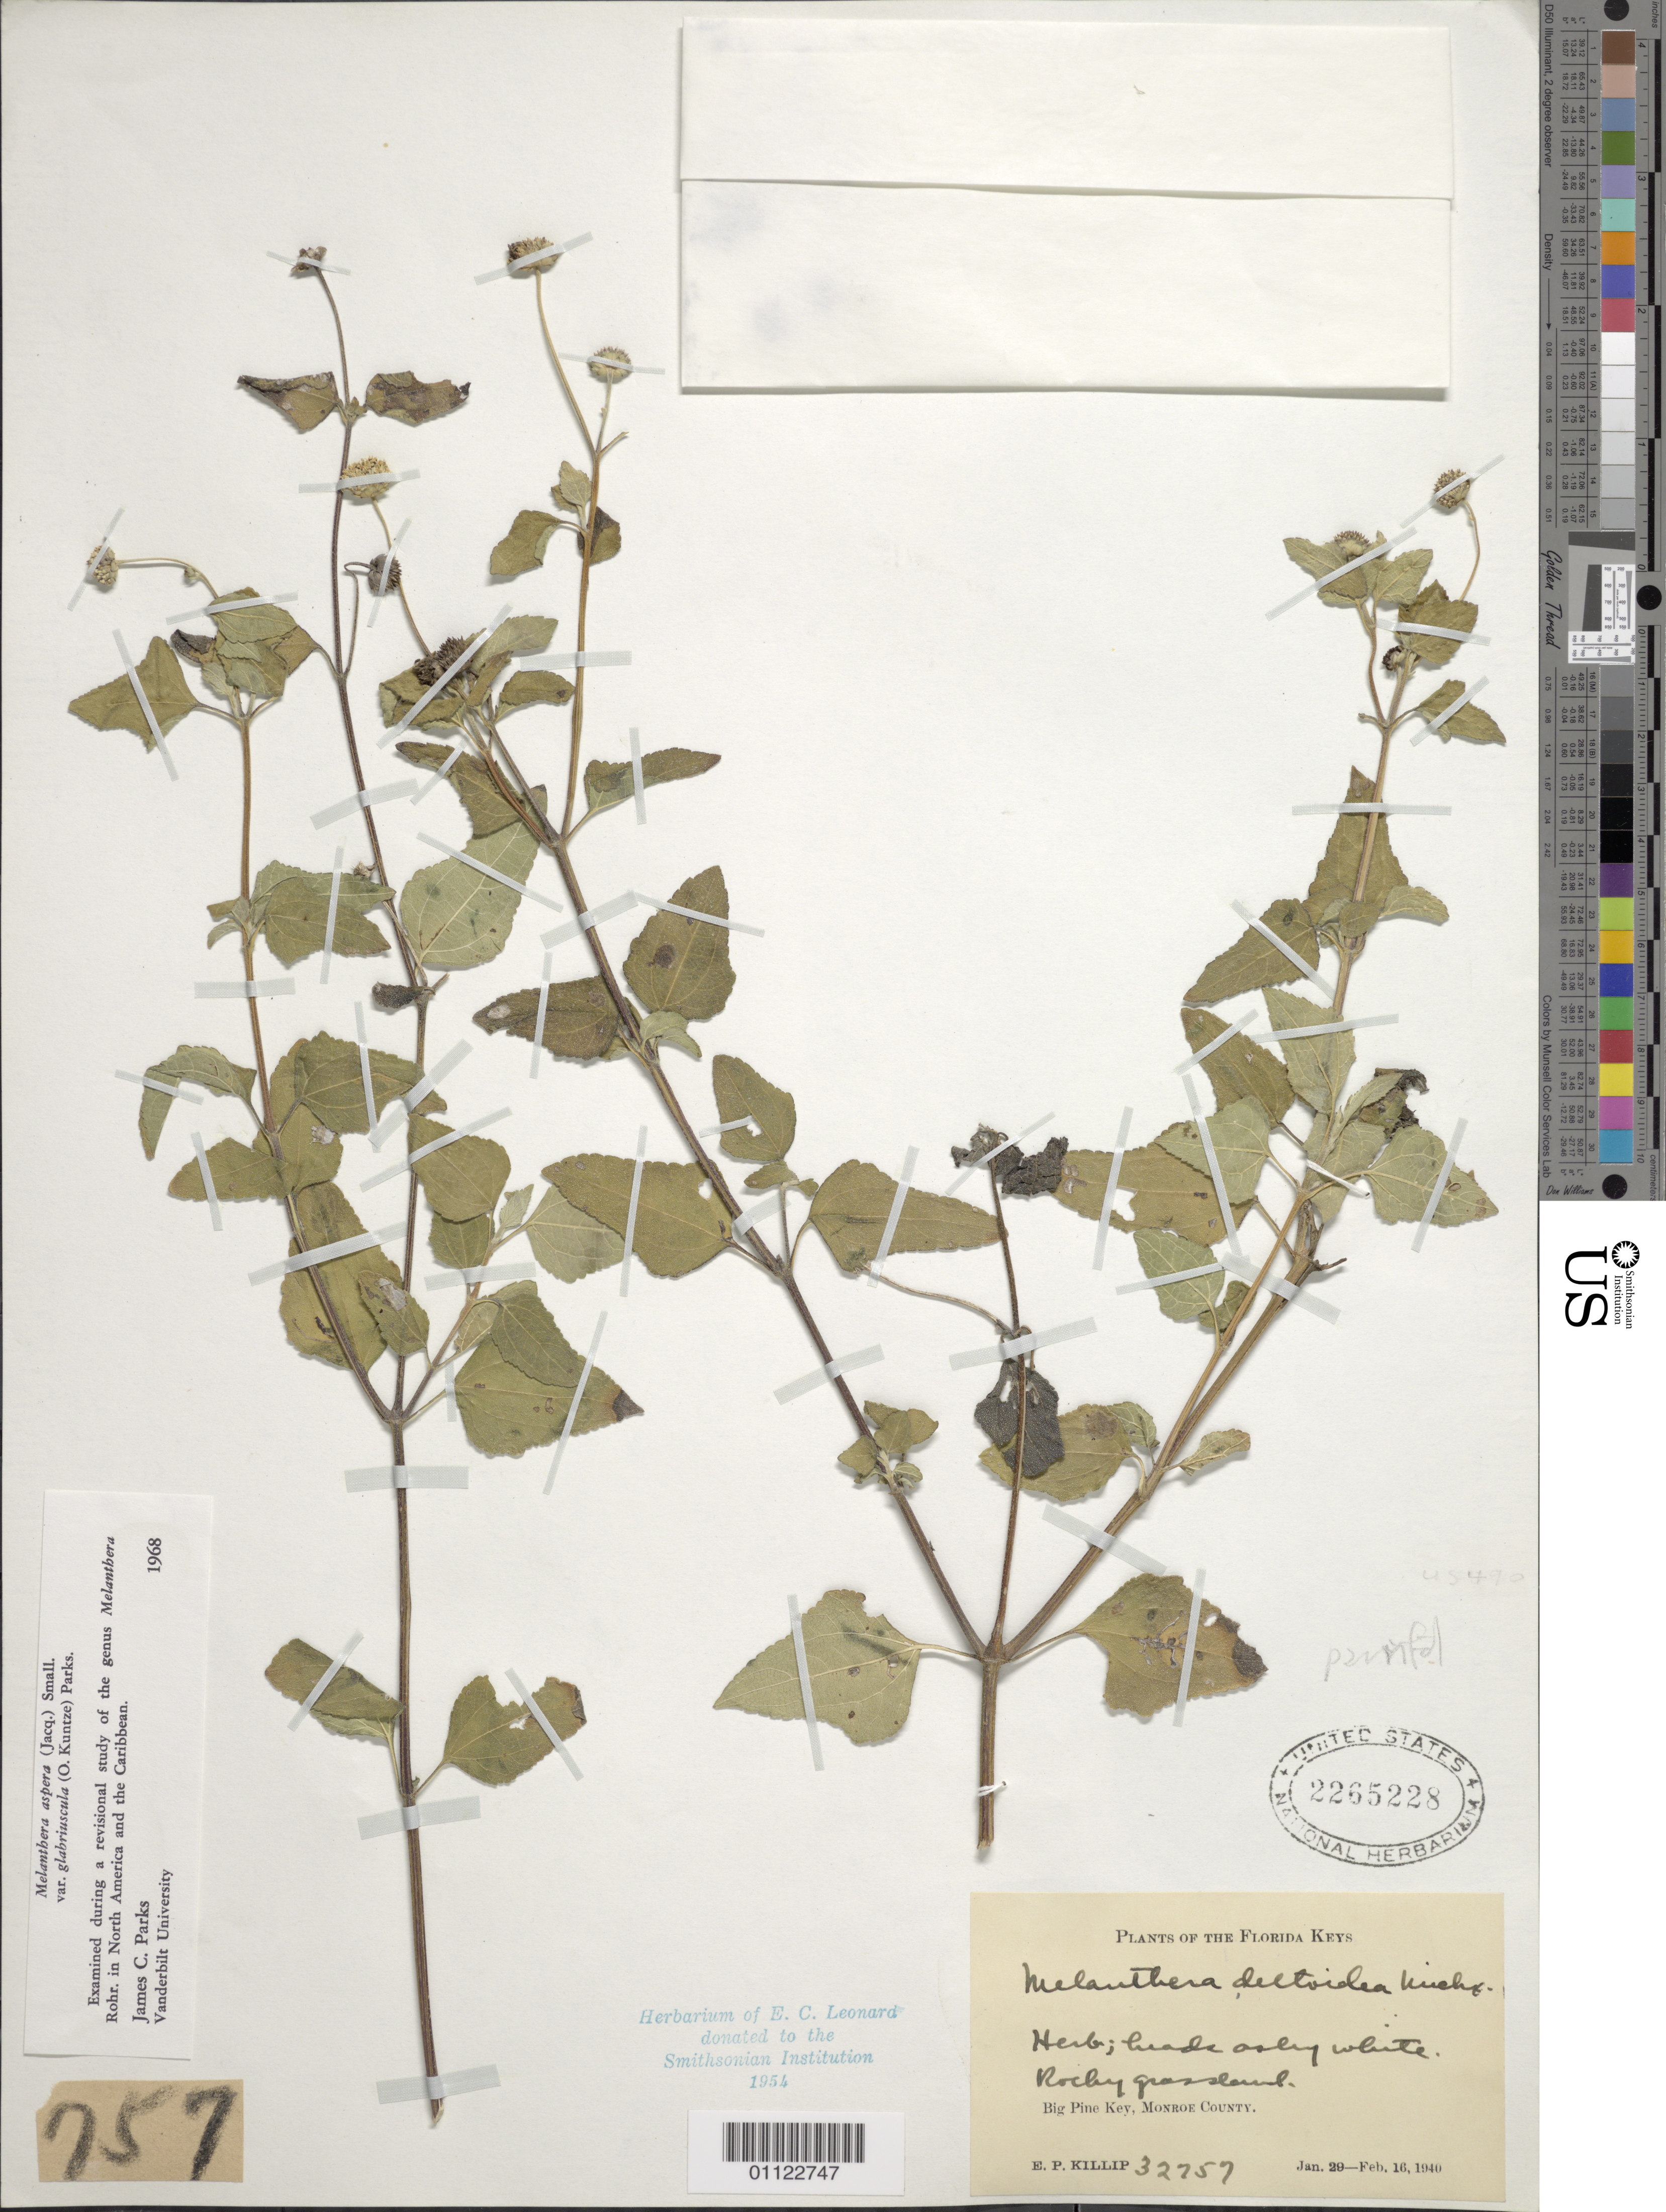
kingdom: Plantae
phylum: Tracheophyta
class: Magnoliopsida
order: Asterales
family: Asteraceae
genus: Melanthera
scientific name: Melanthera parvifolia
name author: Small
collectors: E. P. Killip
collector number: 32757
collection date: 1940-01-29/1940-02-16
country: United States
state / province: Florida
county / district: Monroe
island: Big Pine Key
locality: Big Pine Key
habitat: rocky grassland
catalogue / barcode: US 2265228